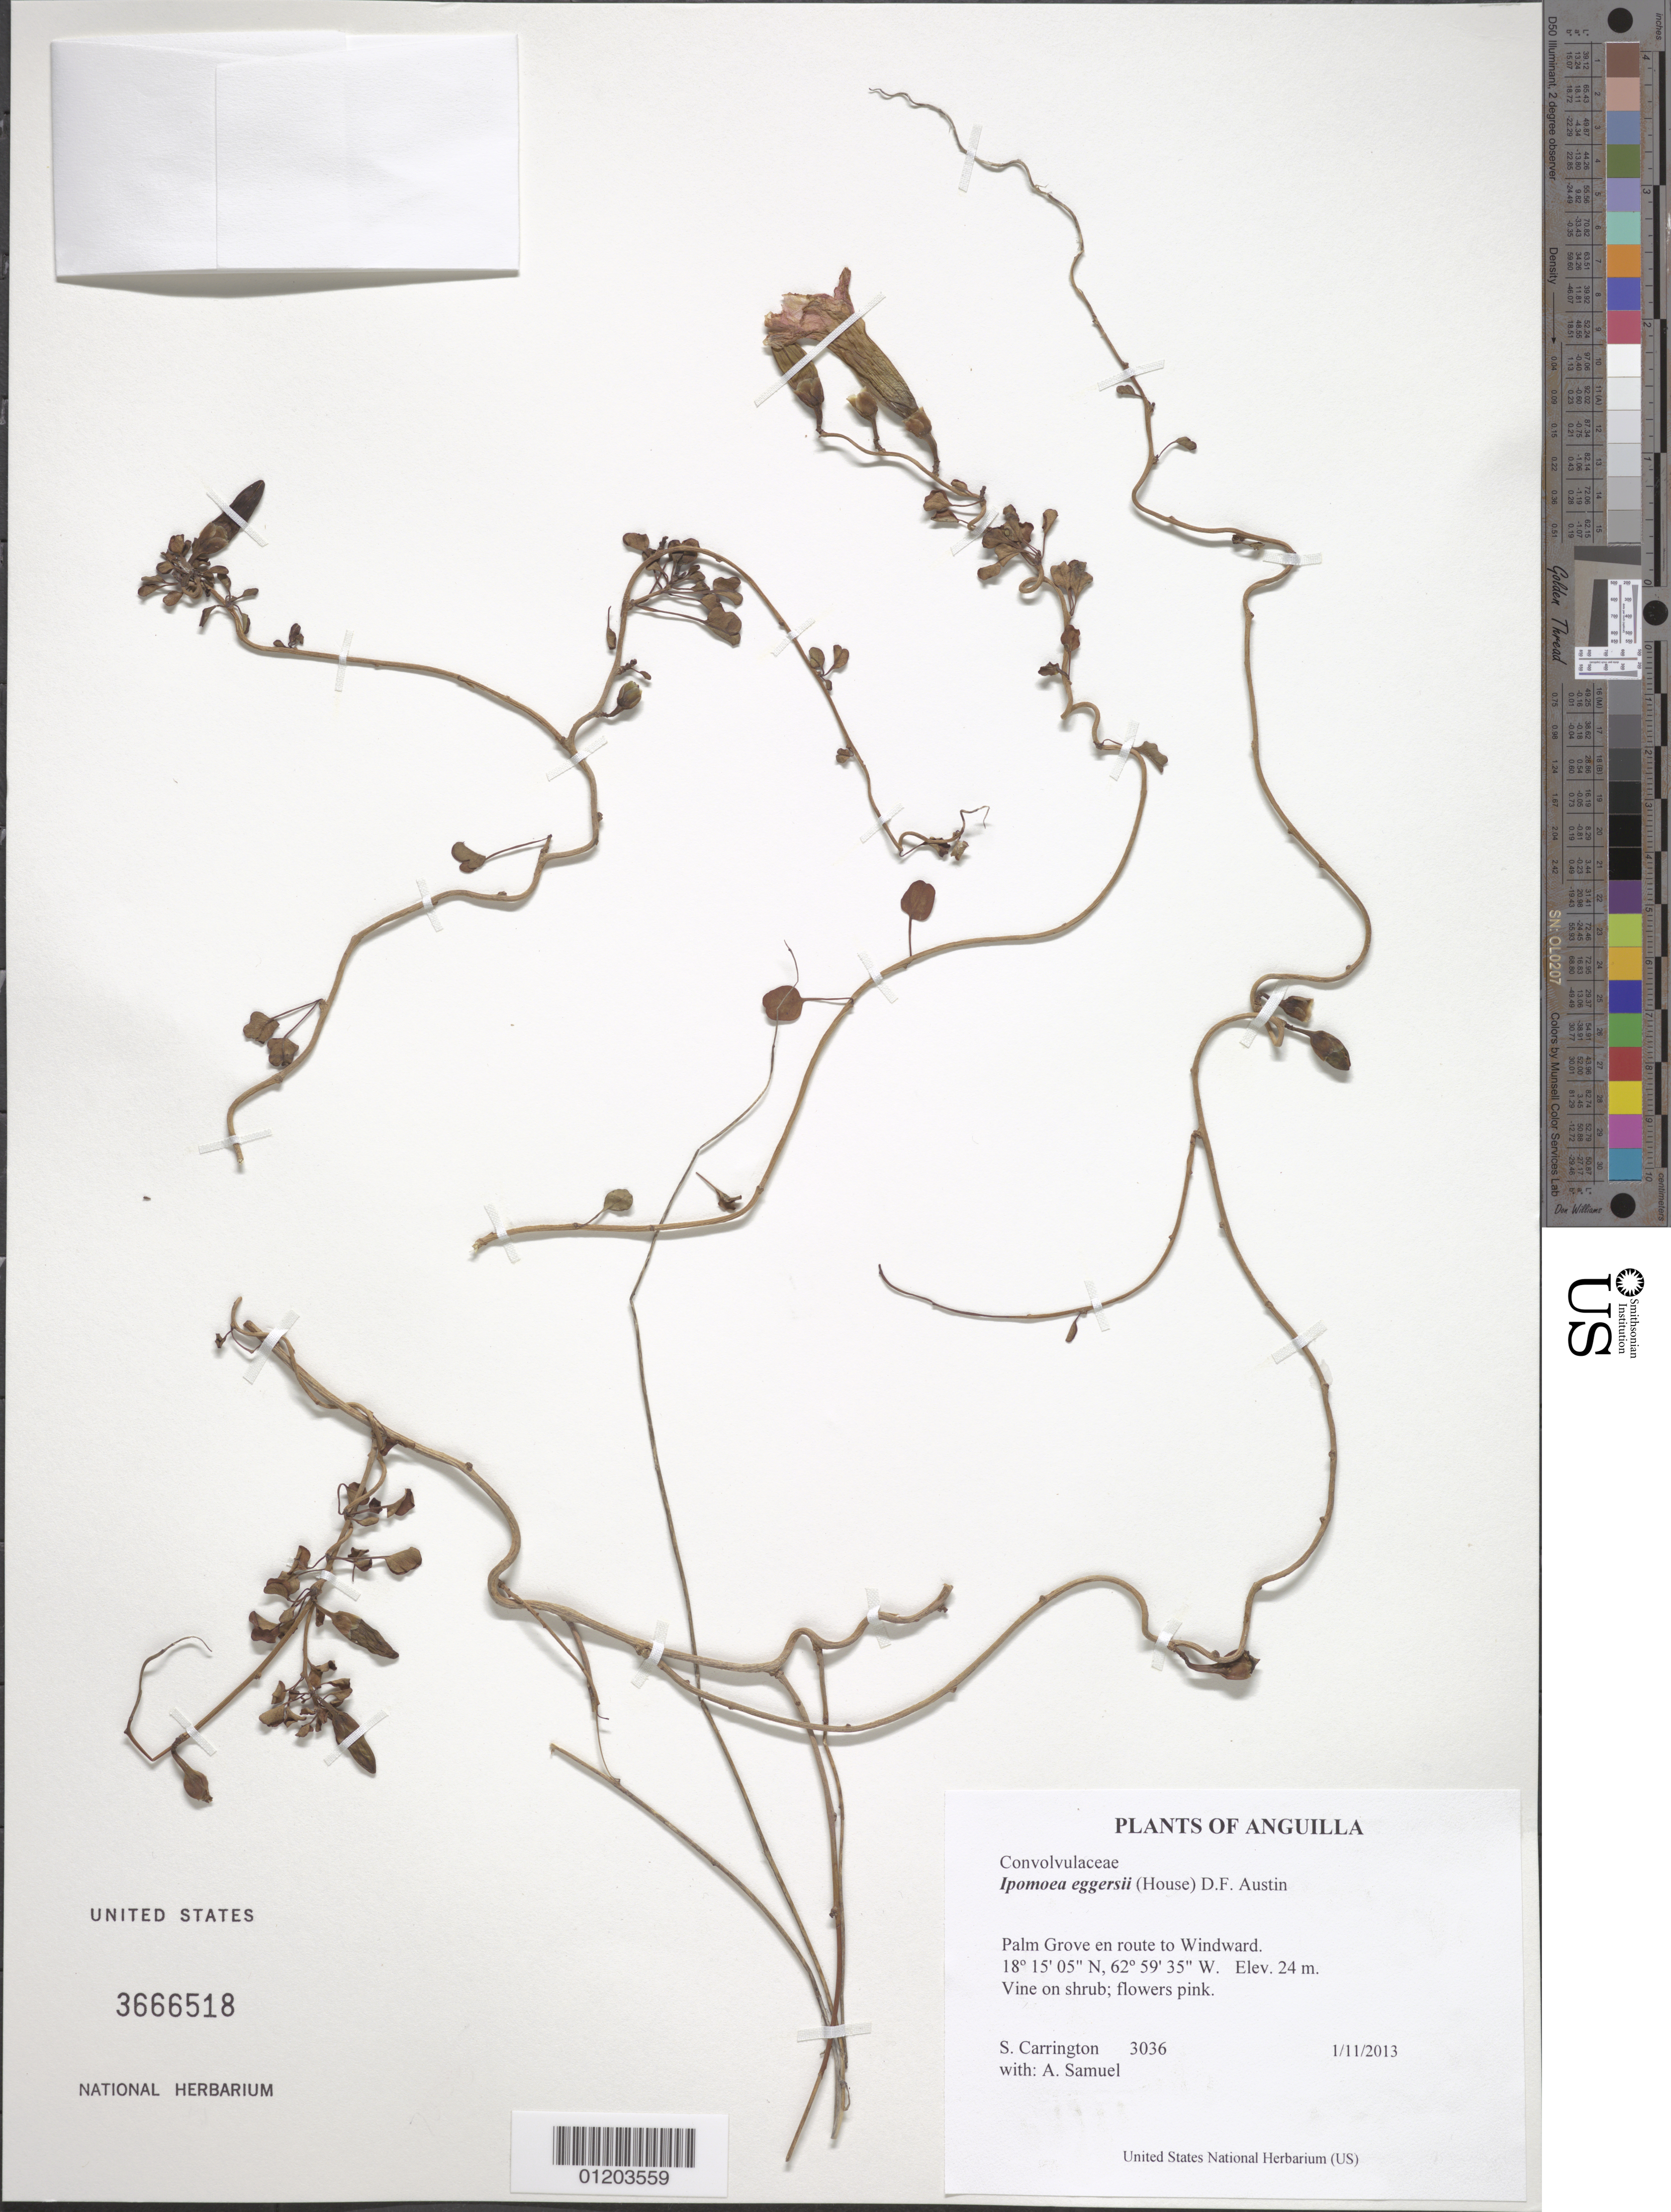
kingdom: Plantae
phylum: Tracheophyta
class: Magnoliopsida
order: Solanales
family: Convolvulaceae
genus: Ipomoea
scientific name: Ipomoea eggersii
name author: (House) D.F. Austin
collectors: C. M. S. Carrington & A. Samuel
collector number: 3036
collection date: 2013-01-11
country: Anguilla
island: Anguilla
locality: Palm Grove en route to Windward.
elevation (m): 24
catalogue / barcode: US 3666518